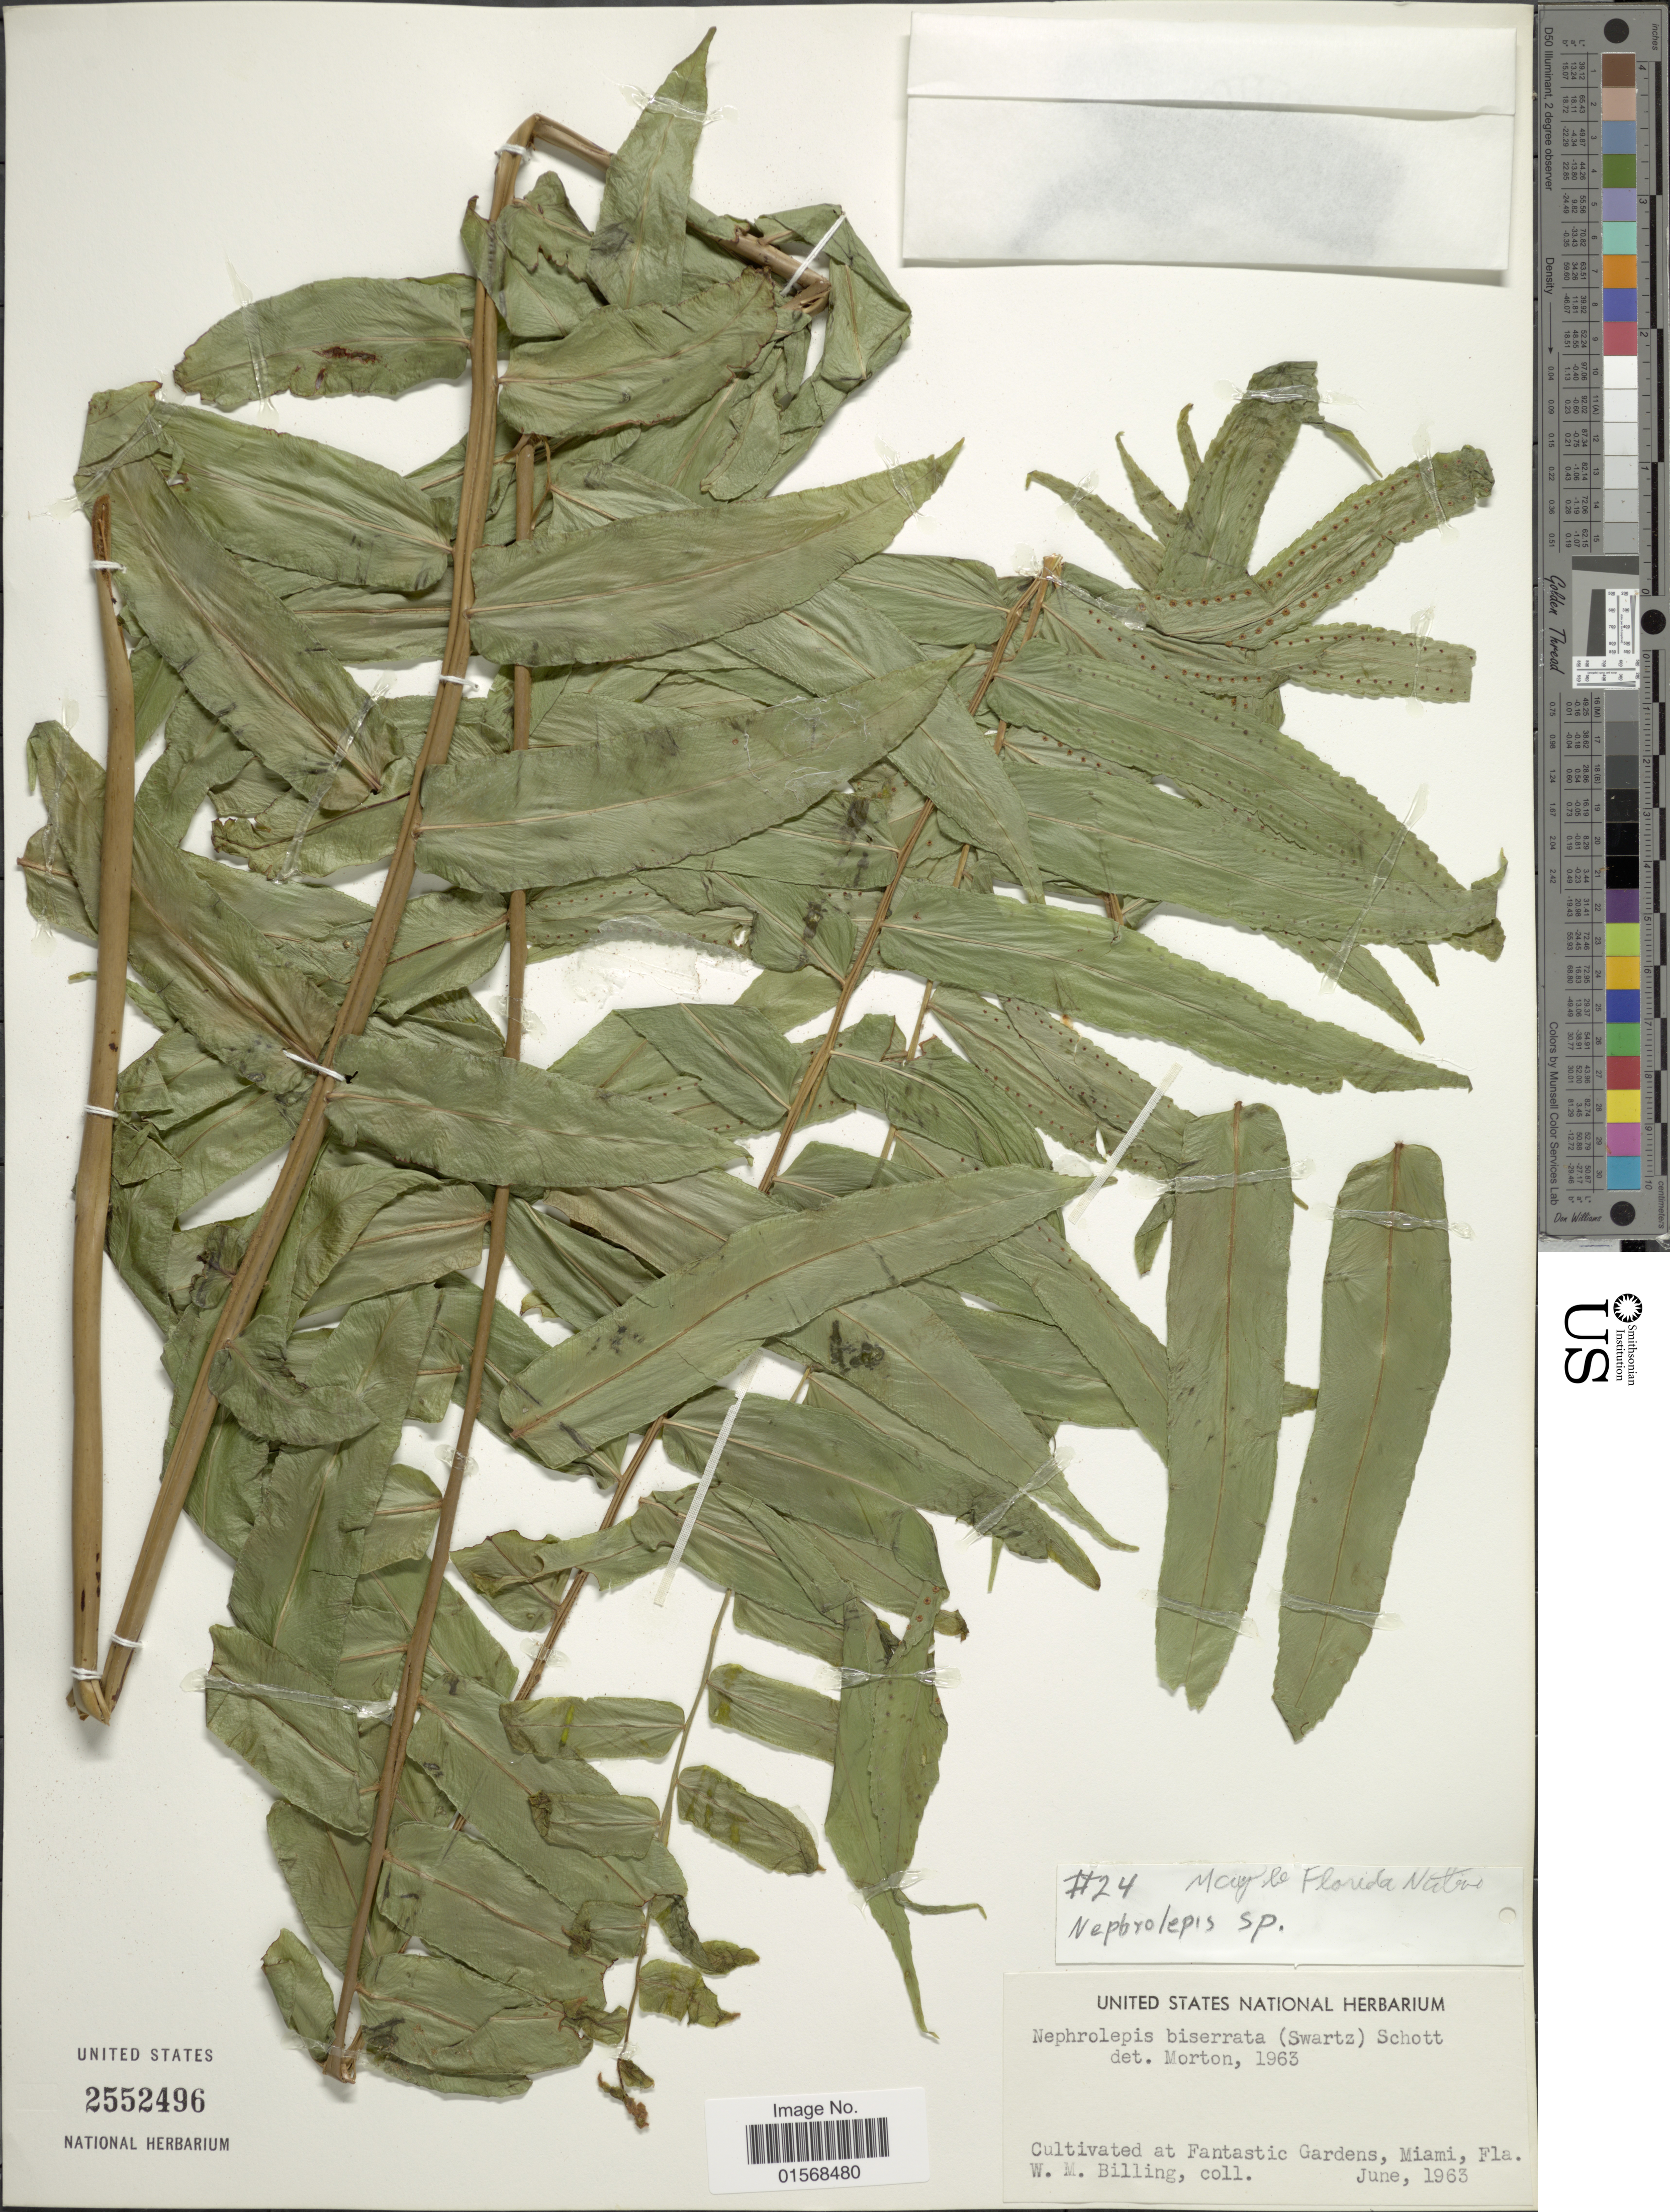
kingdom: Plantae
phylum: Tracheophyta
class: Polypodiopsida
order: Polypodiales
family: Nephrolepidaceae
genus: Nephrolepis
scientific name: Nephrolepis biserrata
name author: (Sw.) Schott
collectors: W. Billing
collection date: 1963-06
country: United States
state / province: Florida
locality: At Fantastic Gardens, Miami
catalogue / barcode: US 2552496